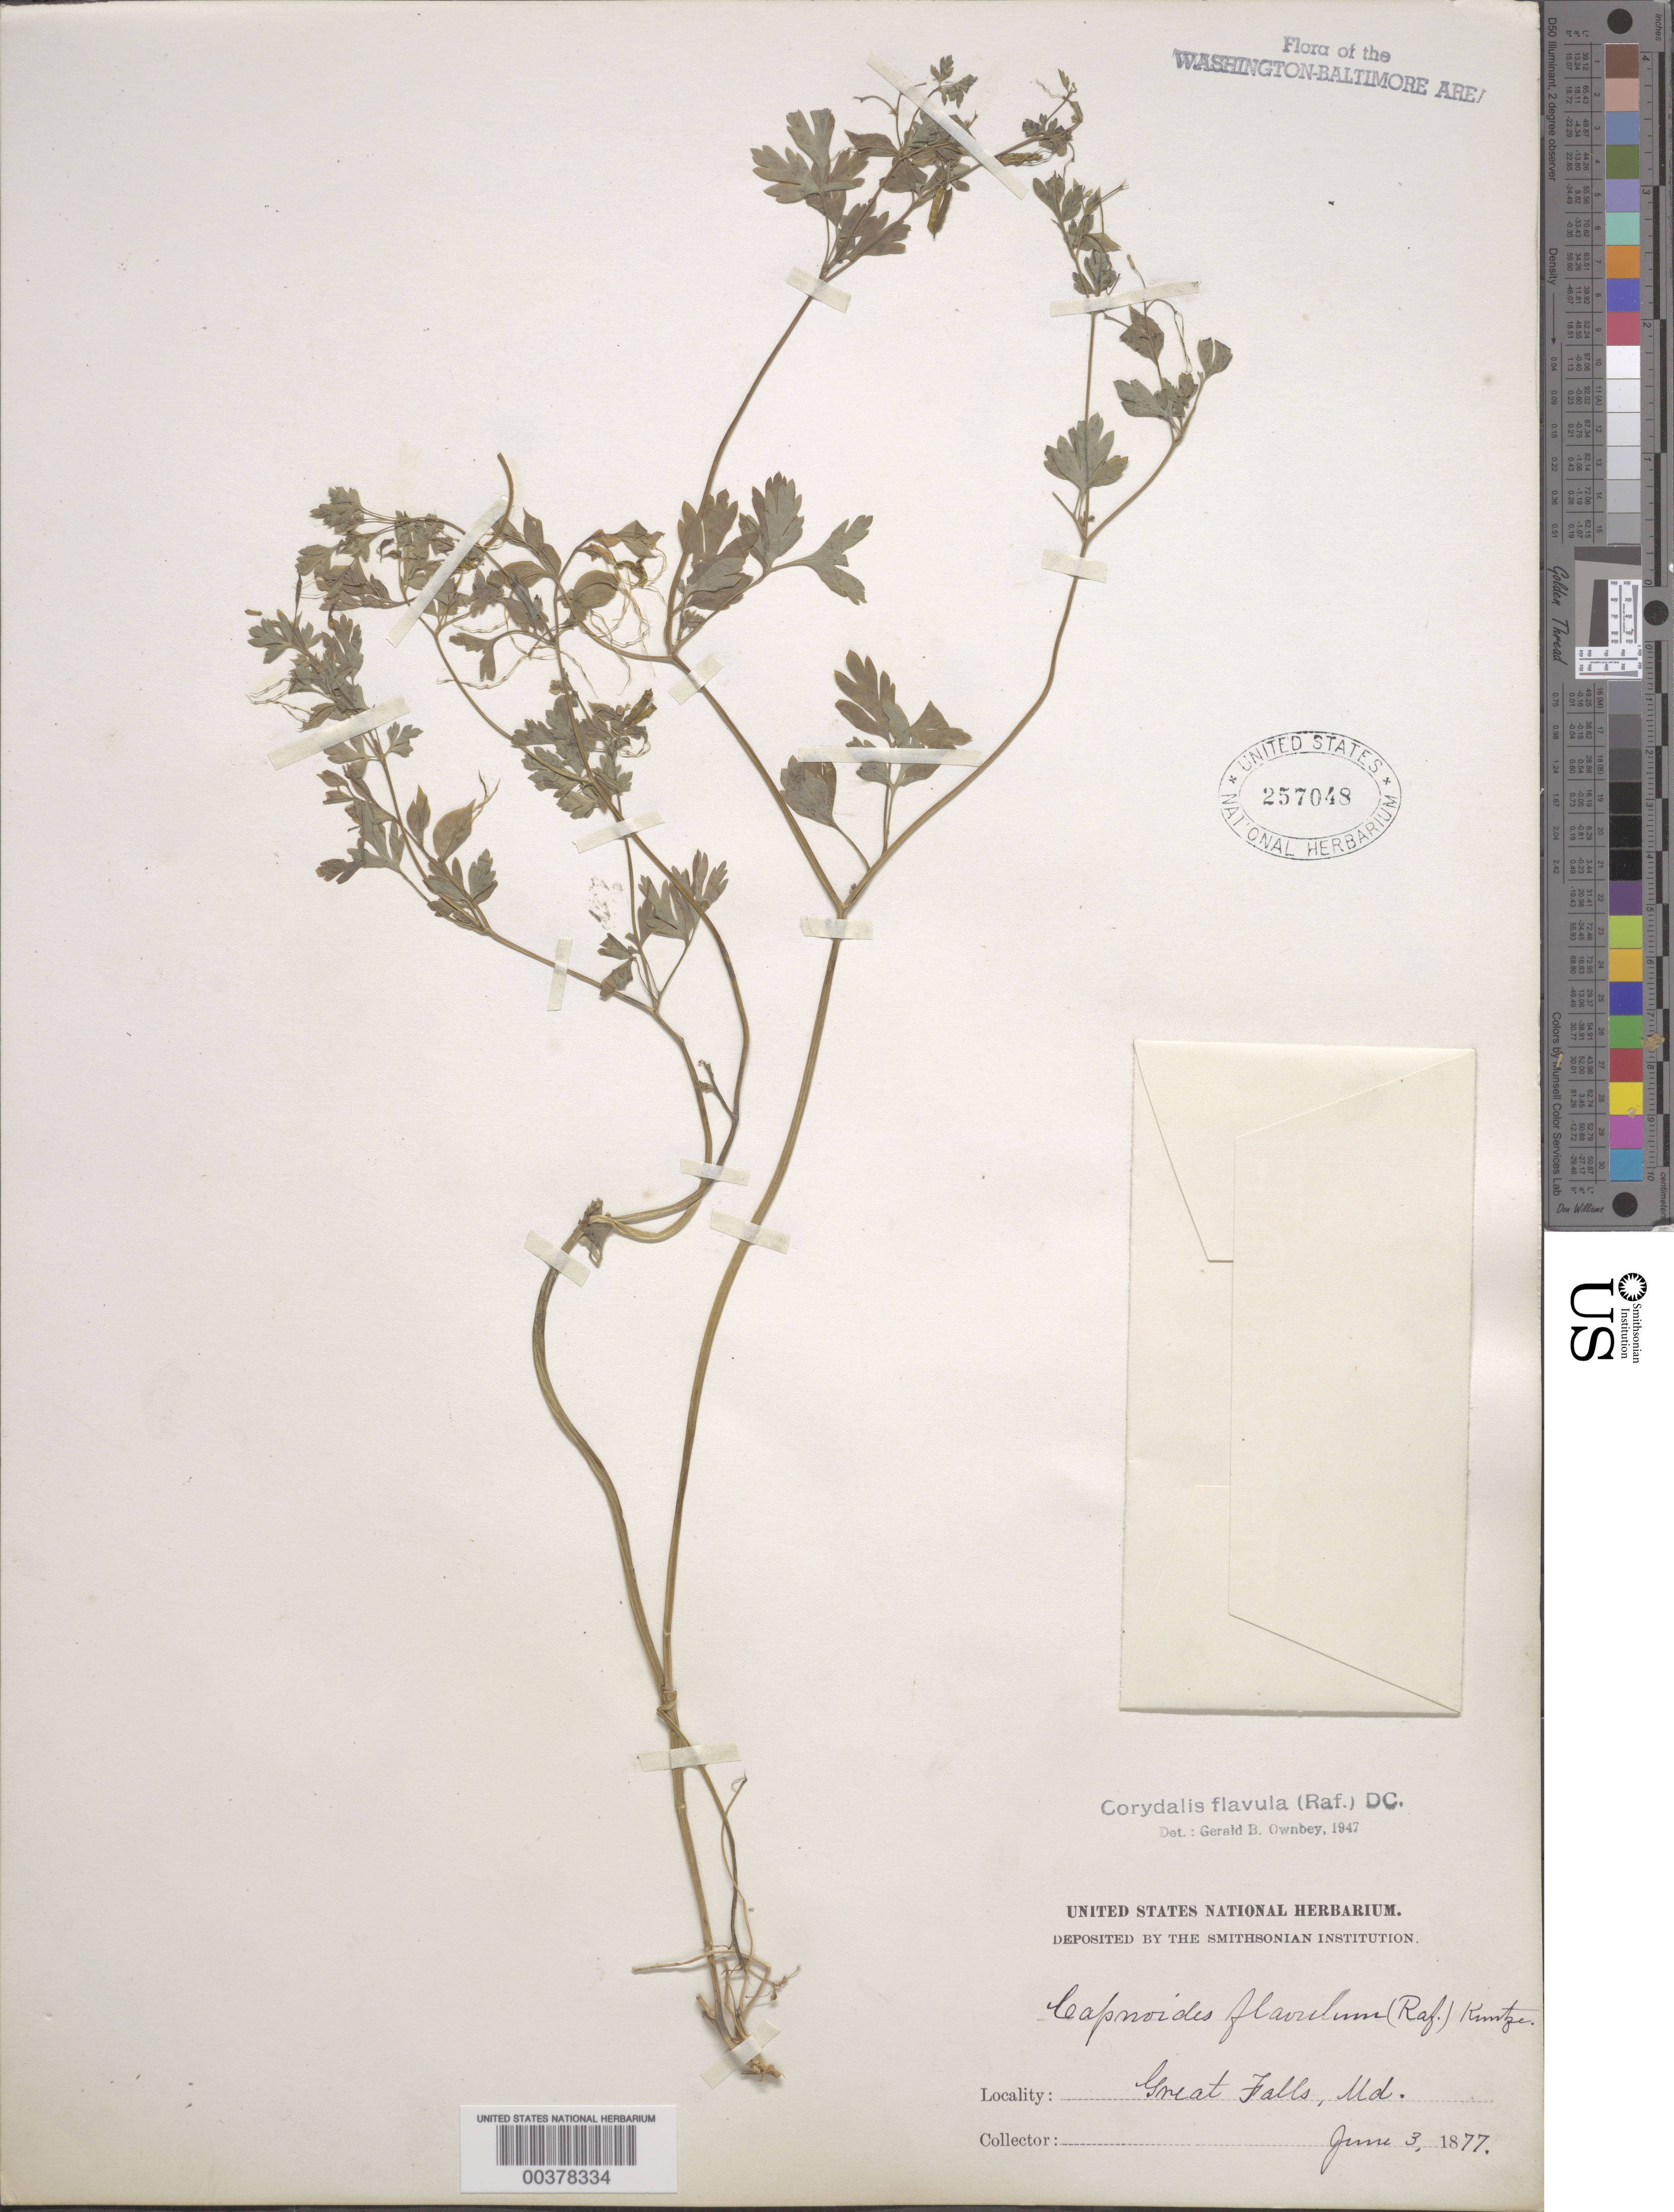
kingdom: Plantae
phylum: Tracheophyta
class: Magnoliopsida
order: Ranunculales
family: Papaveraceae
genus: Corydalis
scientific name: Corydalis flavula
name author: (Raf.) DC.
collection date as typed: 03 Jun 1877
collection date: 1877-06-03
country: United States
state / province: Maryland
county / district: Montgomery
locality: Great Falls C. & O. Canal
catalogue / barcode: US 257048